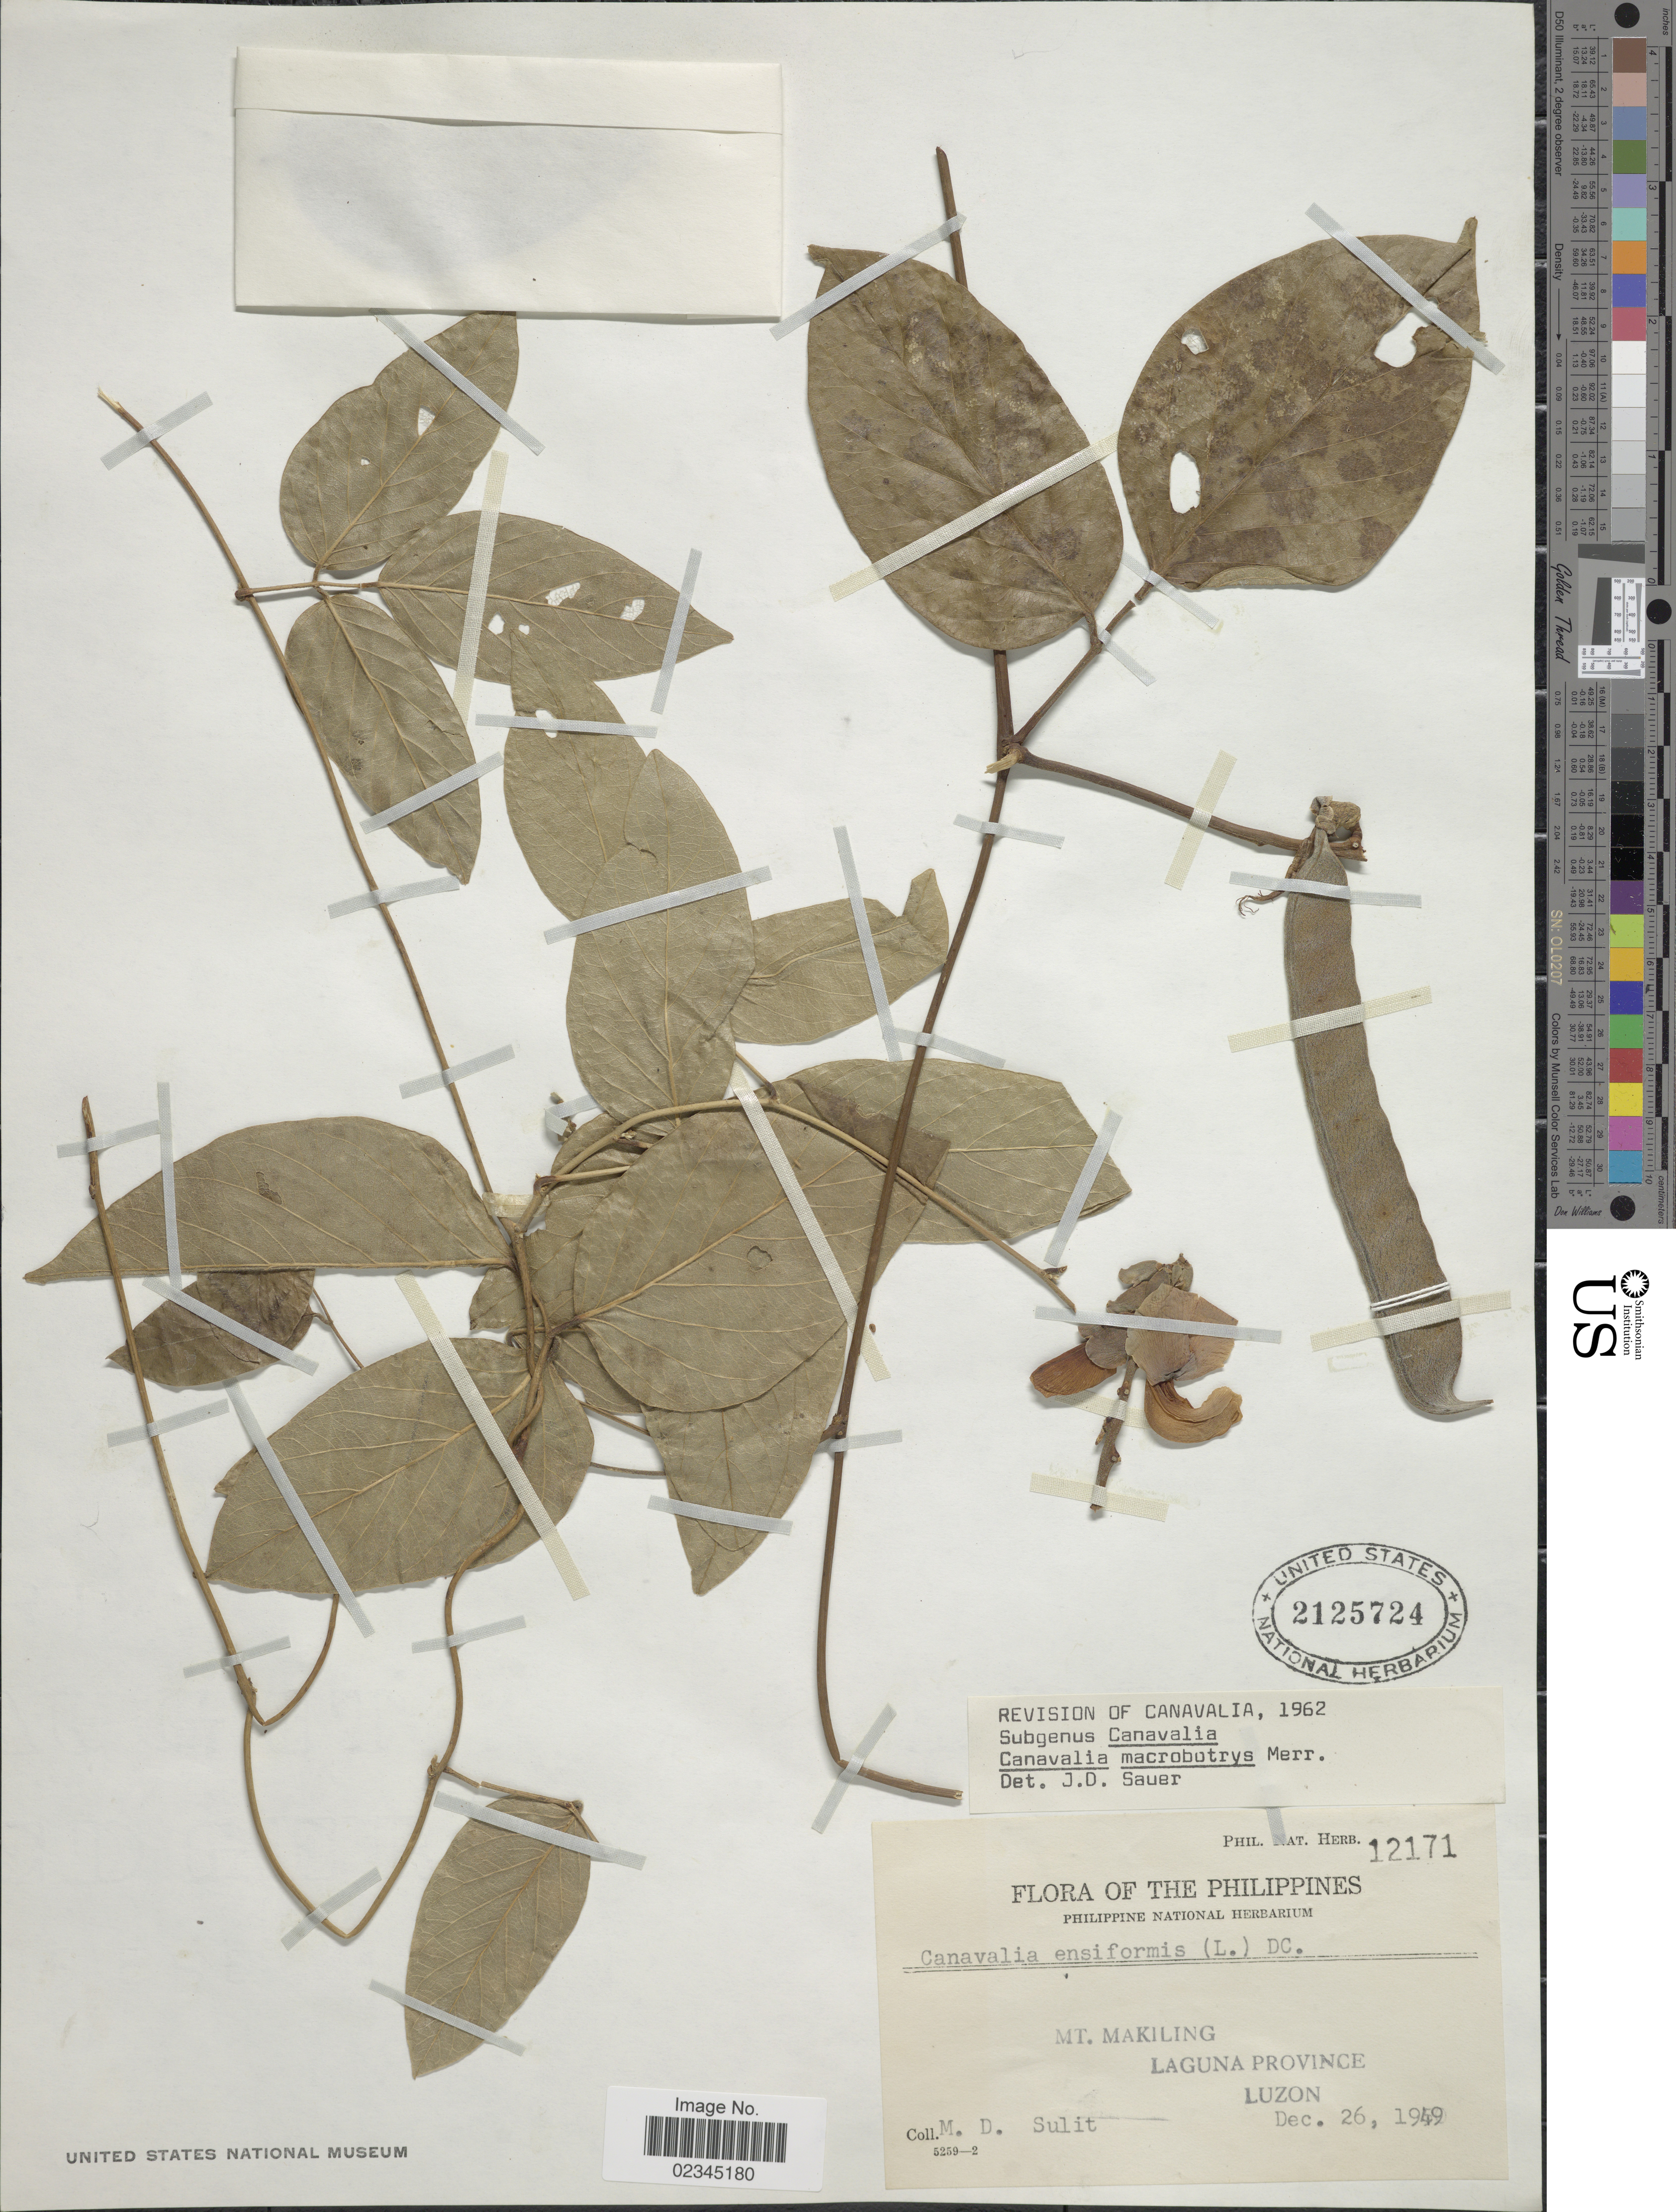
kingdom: Plantae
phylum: Tracheophyta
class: Magnoliopsida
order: Fabales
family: Fabaceae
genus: Canavalia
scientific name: Canavalia macrobotrys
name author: Merr.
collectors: M. Sulit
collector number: Phil. Nat. Herb. 12171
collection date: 1949-12-26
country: Philippines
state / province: Calabarzon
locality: Mt. Makiling, Laguna Province. Luzon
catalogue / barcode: US 2125724